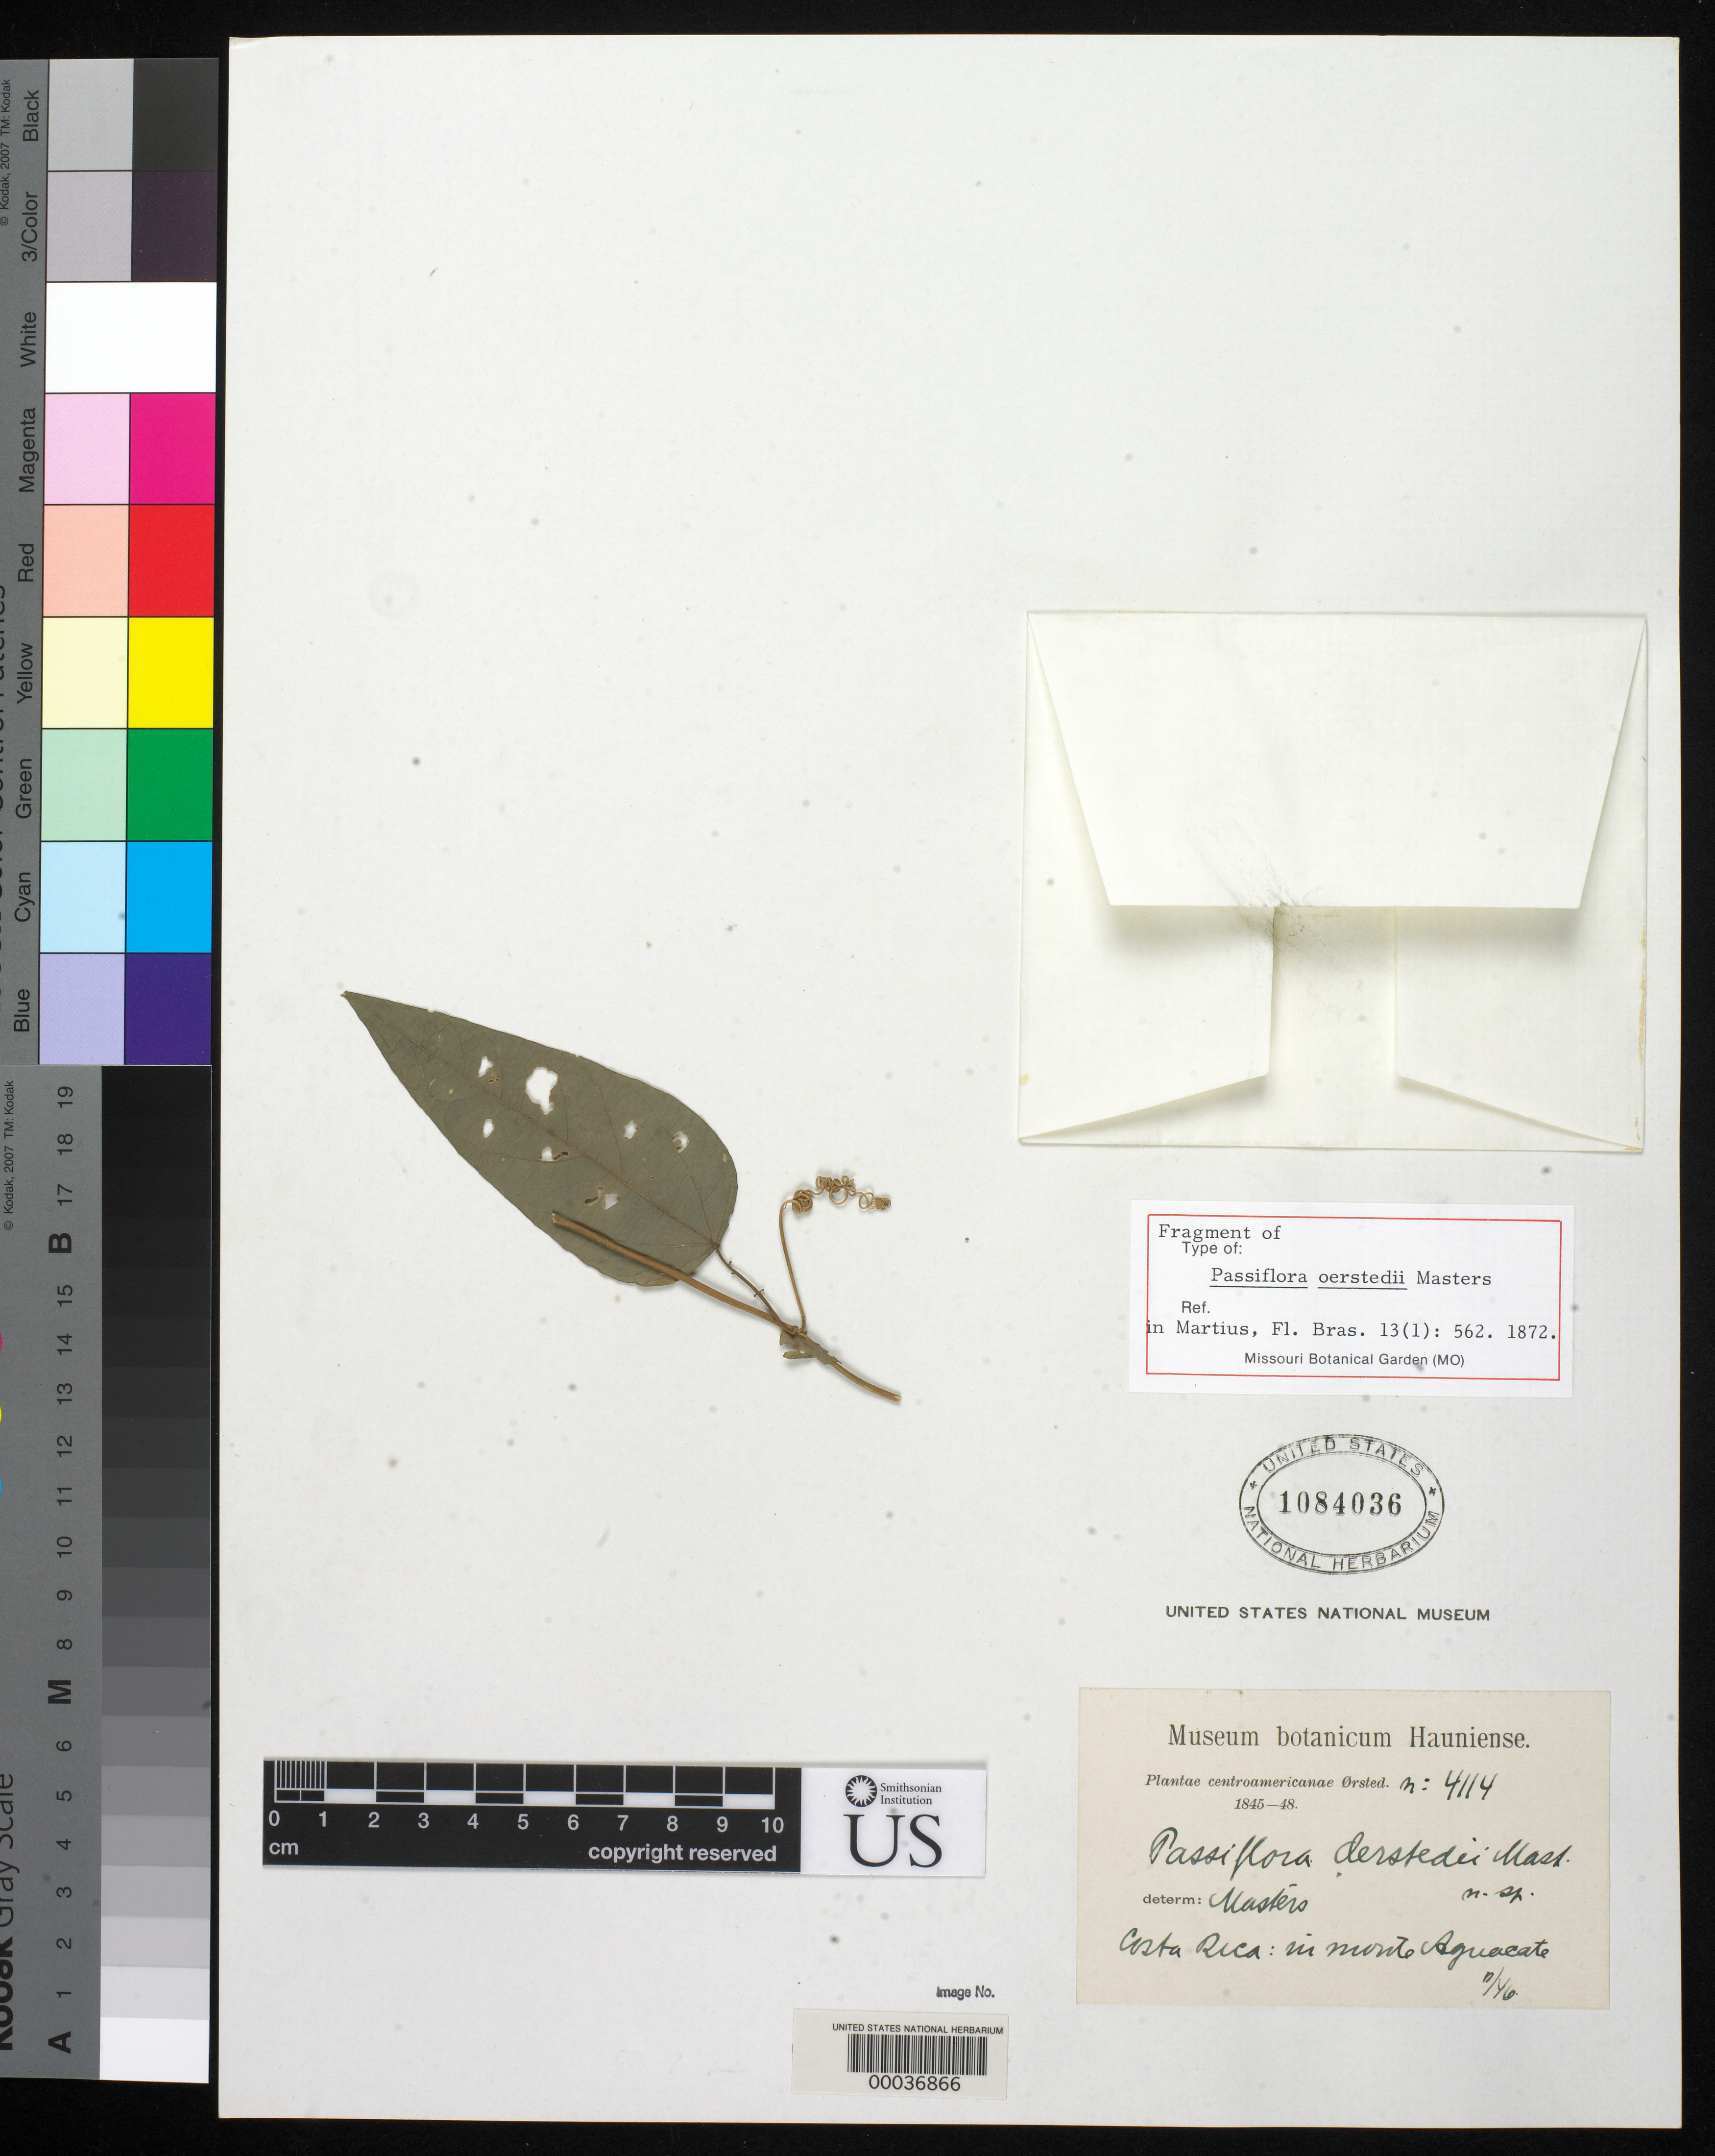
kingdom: Plantae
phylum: Tracheophyta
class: Magnoliopsida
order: Malpighiales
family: Passifloraceae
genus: Passiflora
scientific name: Passiflora oerstedii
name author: Mast. in Mart.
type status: Type Fragment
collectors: A. S. Oersted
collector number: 4114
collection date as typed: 1846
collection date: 1846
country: Costa Rica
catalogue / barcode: US 1084036